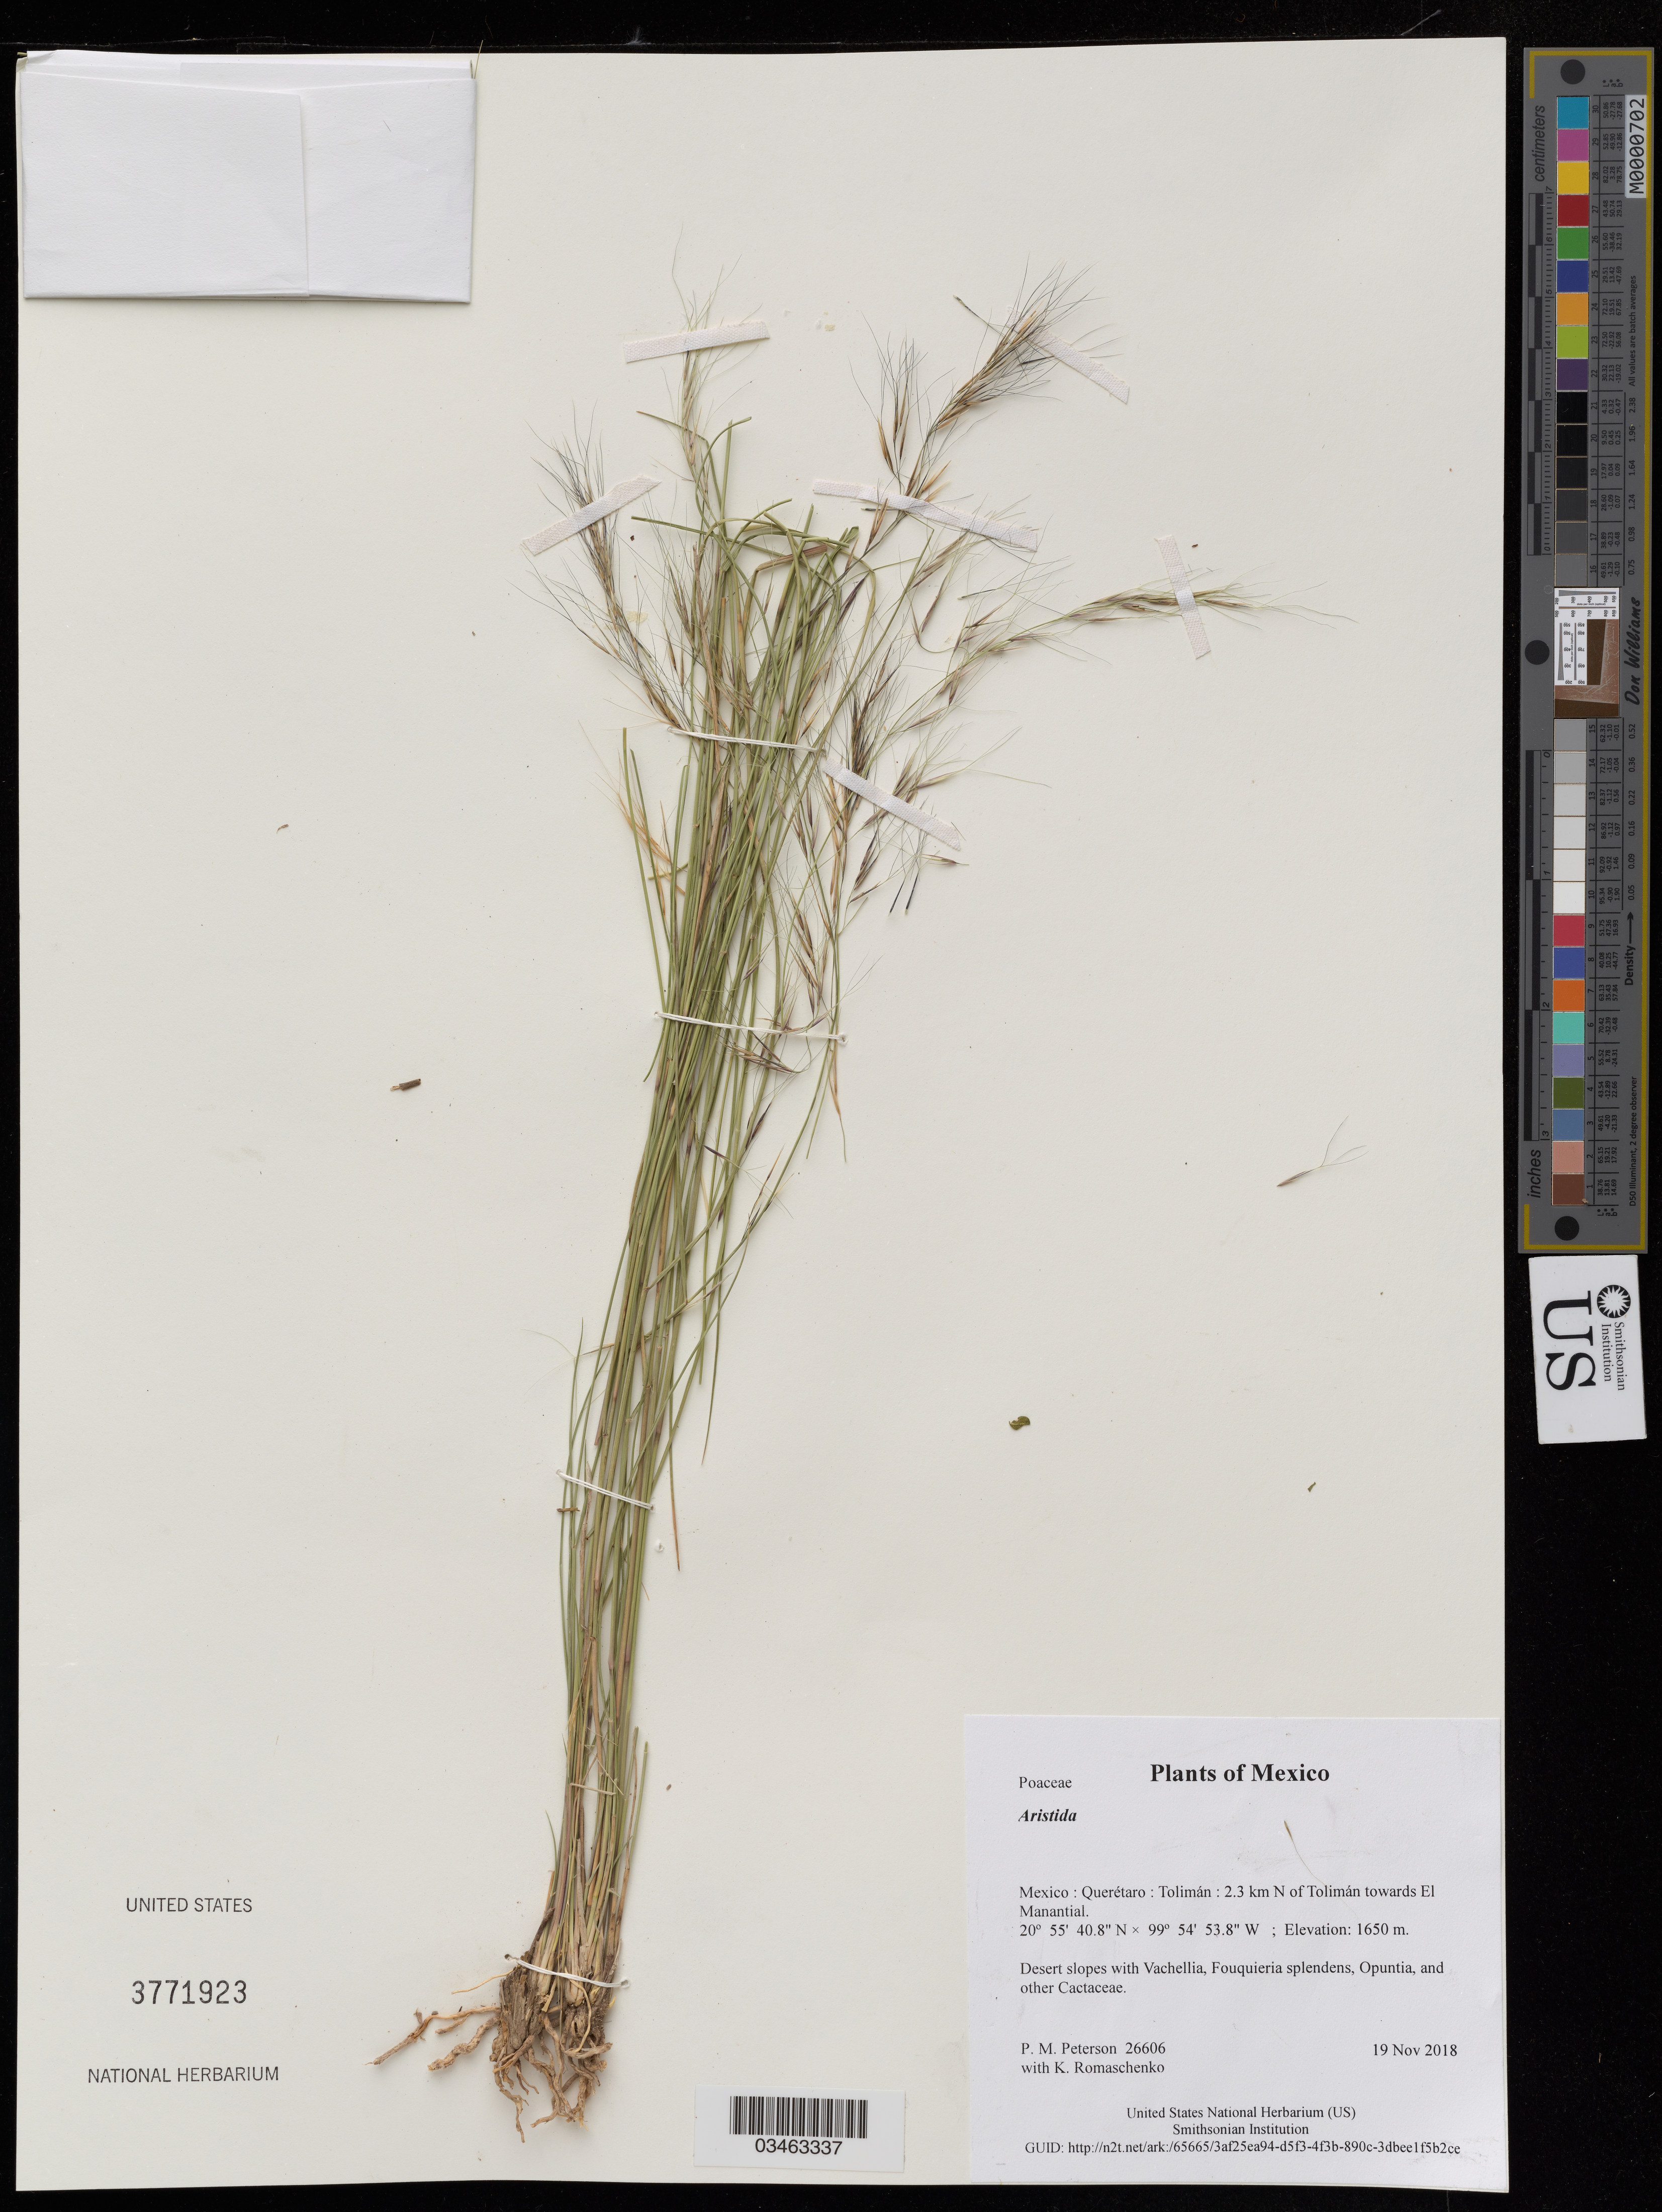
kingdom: Plantae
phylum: Tracheophyta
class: Liliopsida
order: Poales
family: Poaceae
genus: Aristida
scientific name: Aristida sp.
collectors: P. M. Peterson & K. Romaschenko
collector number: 26606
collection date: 2018-11-19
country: Mexico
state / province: Querétaro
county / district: Tolimán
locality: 2.3 km N of Tolimán towards El Manantial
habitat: Desert slopes with Vachellia, Fouquieria splendens, Opuntia, and other Cactaceae.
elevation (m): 1650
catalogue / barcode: US 3771923